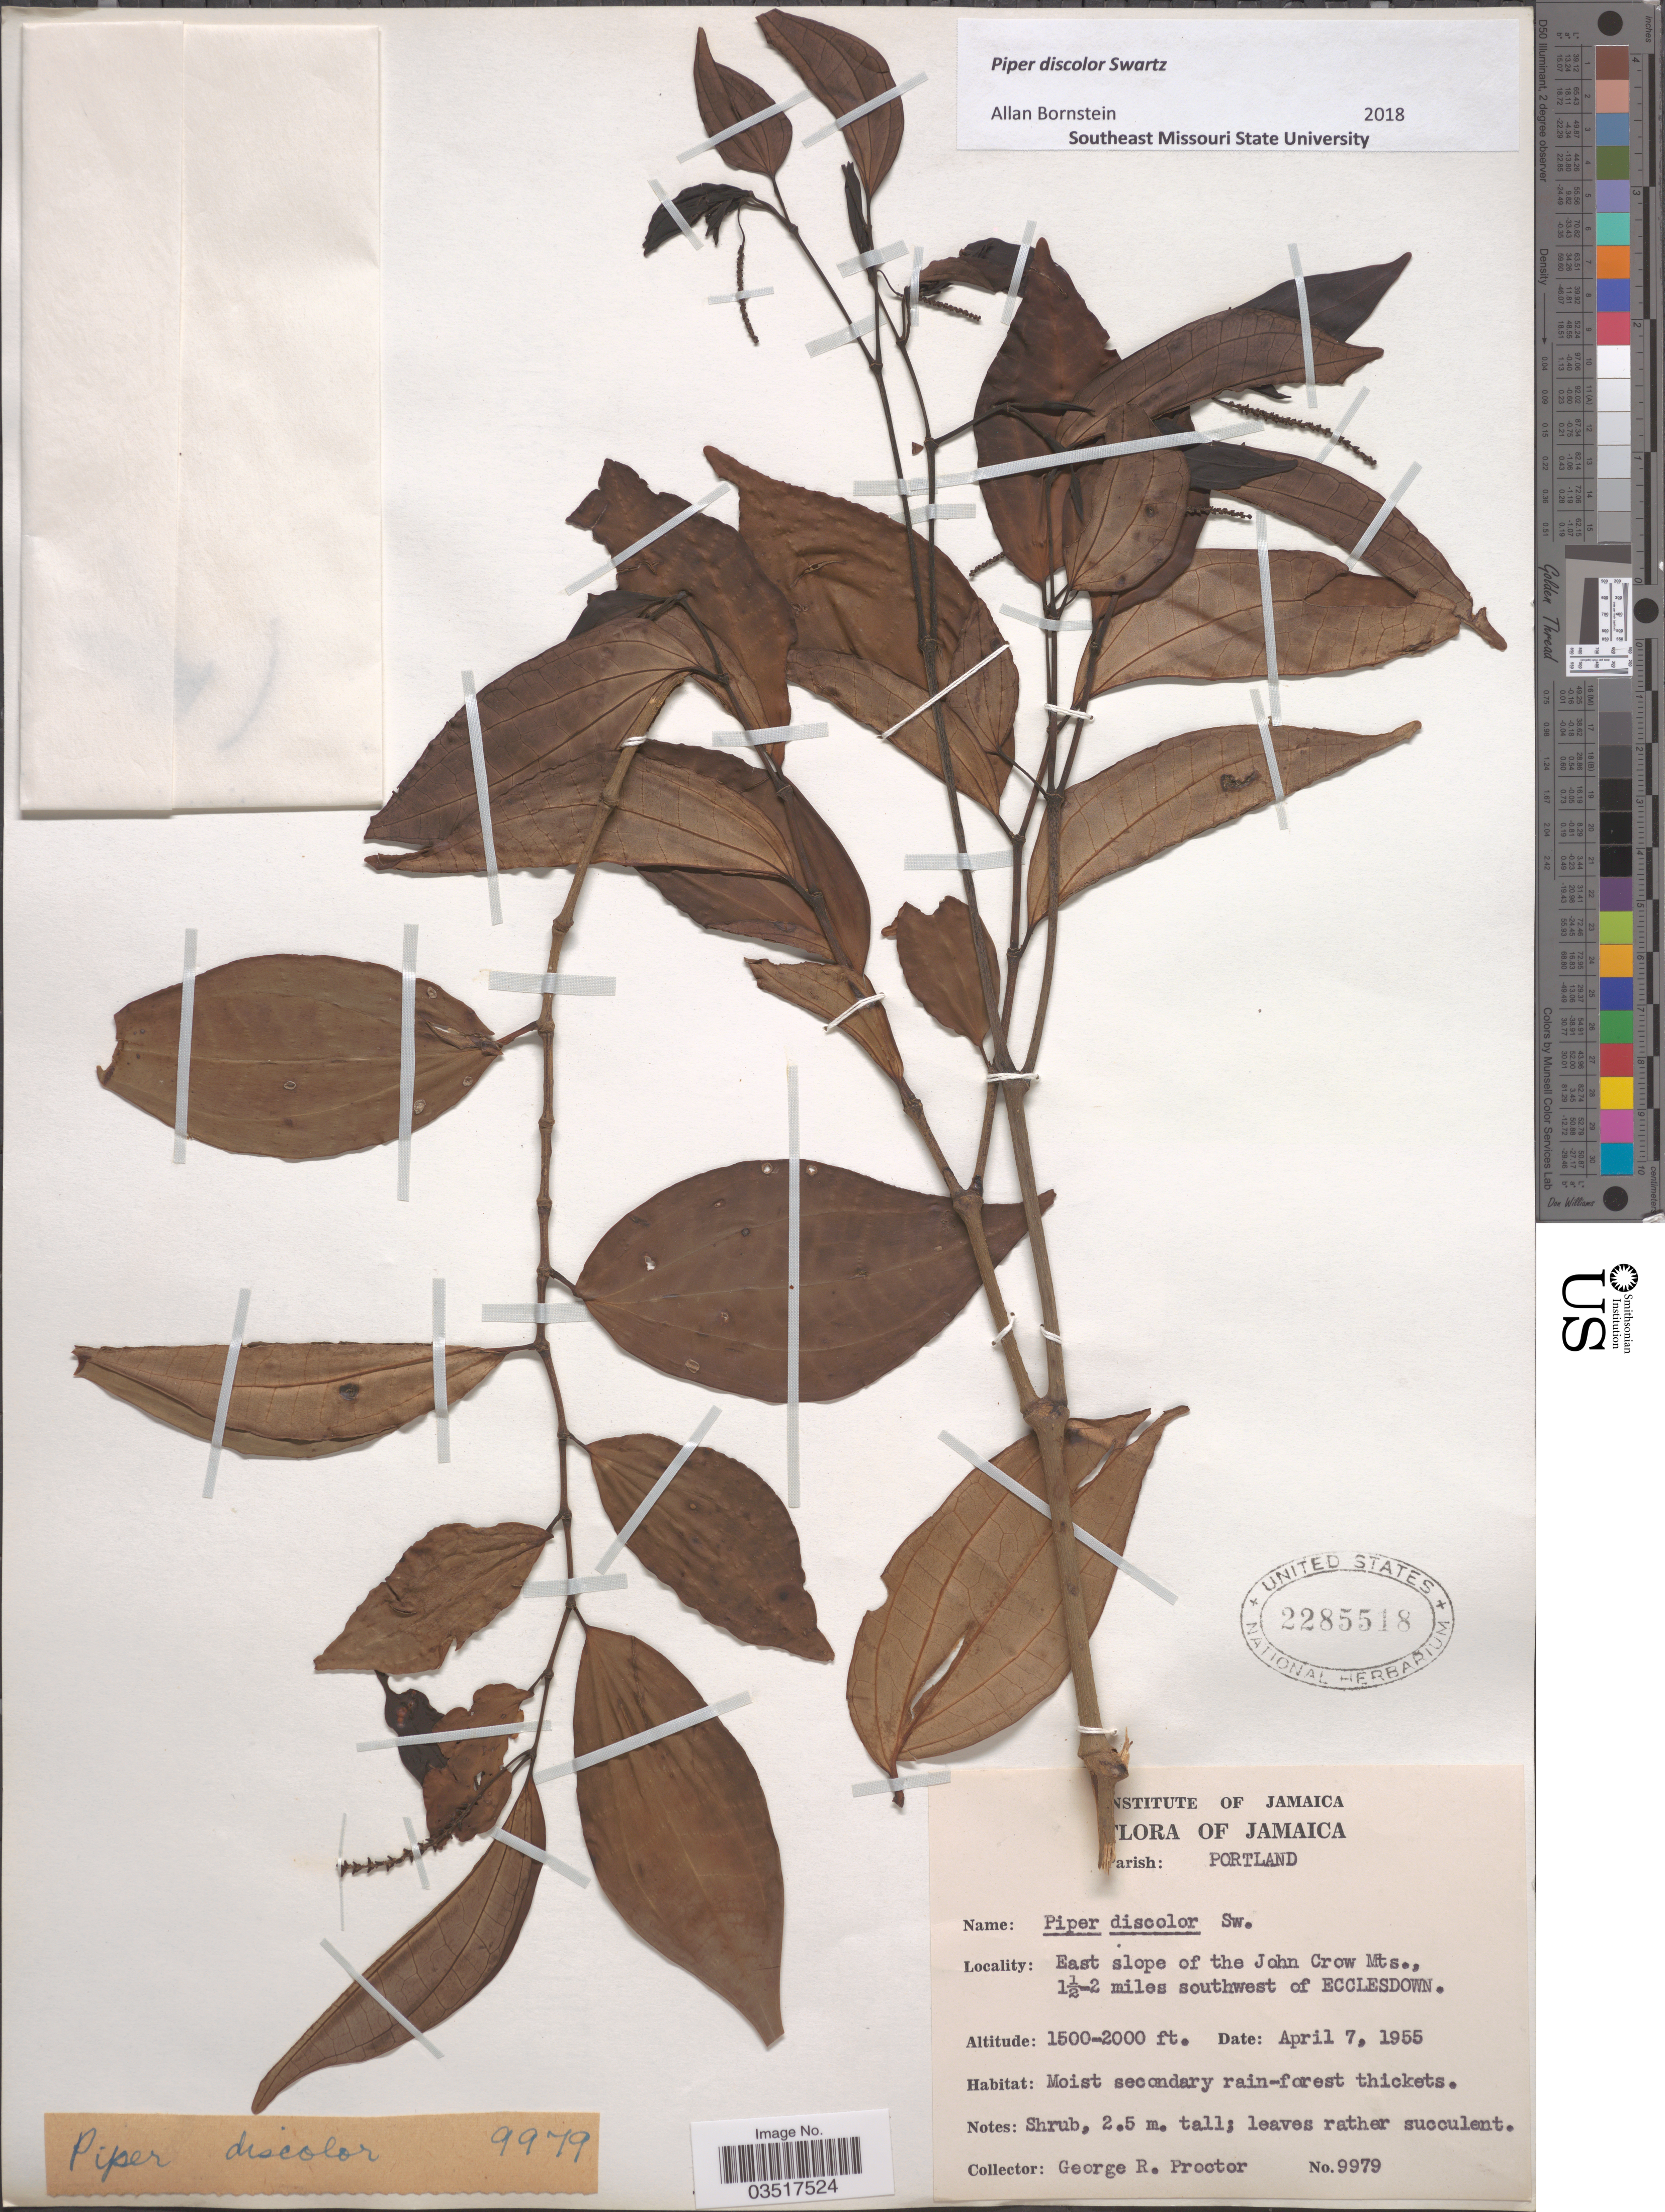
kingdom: Plantae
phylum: Tracheophyta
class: Magnoliopsida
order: Piperales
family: Piperaceae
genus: Piper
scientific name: Piper discolor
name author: Sw.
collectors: G. R. Proctor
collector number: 9979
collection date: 1955-04-07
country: Jamaica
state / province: Portland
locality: Parish: Portland. East slope of the John Crow Mts., 1½-2 miles southwest of Ecclesdown.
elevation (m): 457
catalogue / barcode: US 2285518